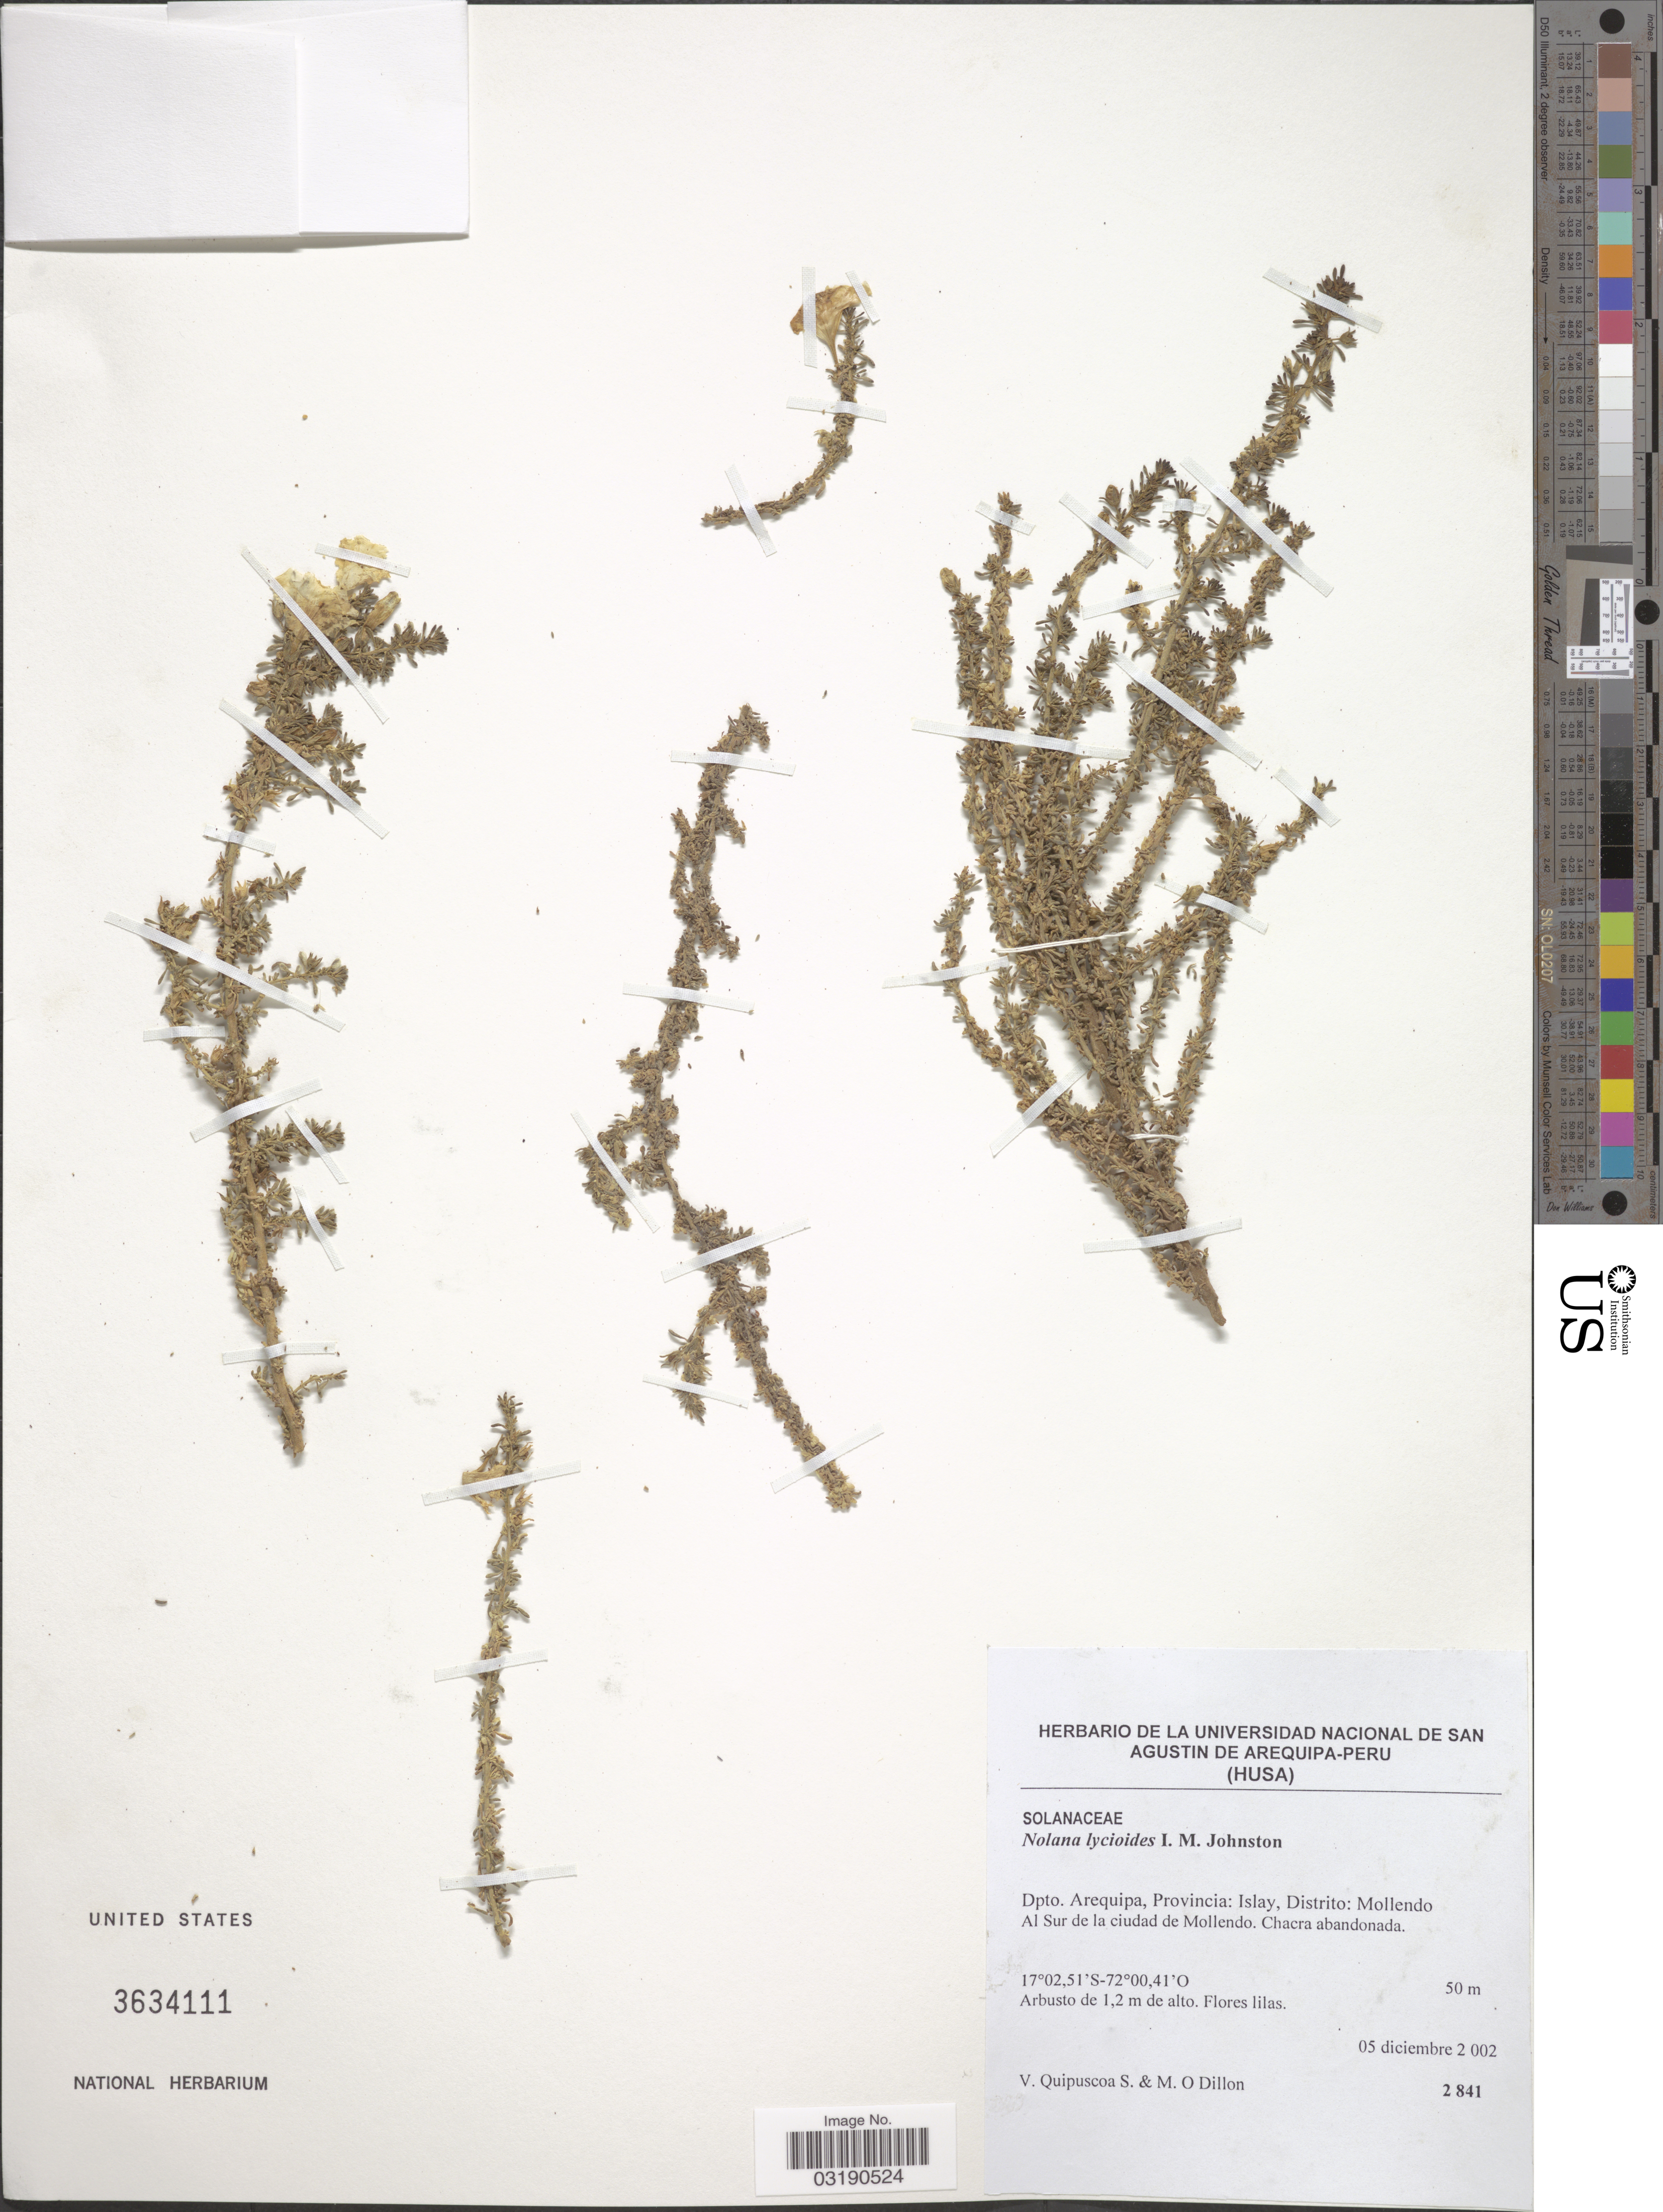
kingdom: Plantae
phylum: Tracheophyta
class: Magnoliopsida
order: Solanales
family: Solanaceae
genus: Nolana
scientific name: Nolana lycioides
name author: I.M. Johnst.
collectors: V. Quipuscoa S. & M. O. Dillon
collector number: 2841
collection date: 2002-12-05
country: Peru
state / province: Arequipa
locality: Dpto. Arequipa, Provincia: Islay, Distrito: Mollendo Al Sur de la ciudad de Mollendo.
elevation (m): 50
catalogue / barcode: US 3634111